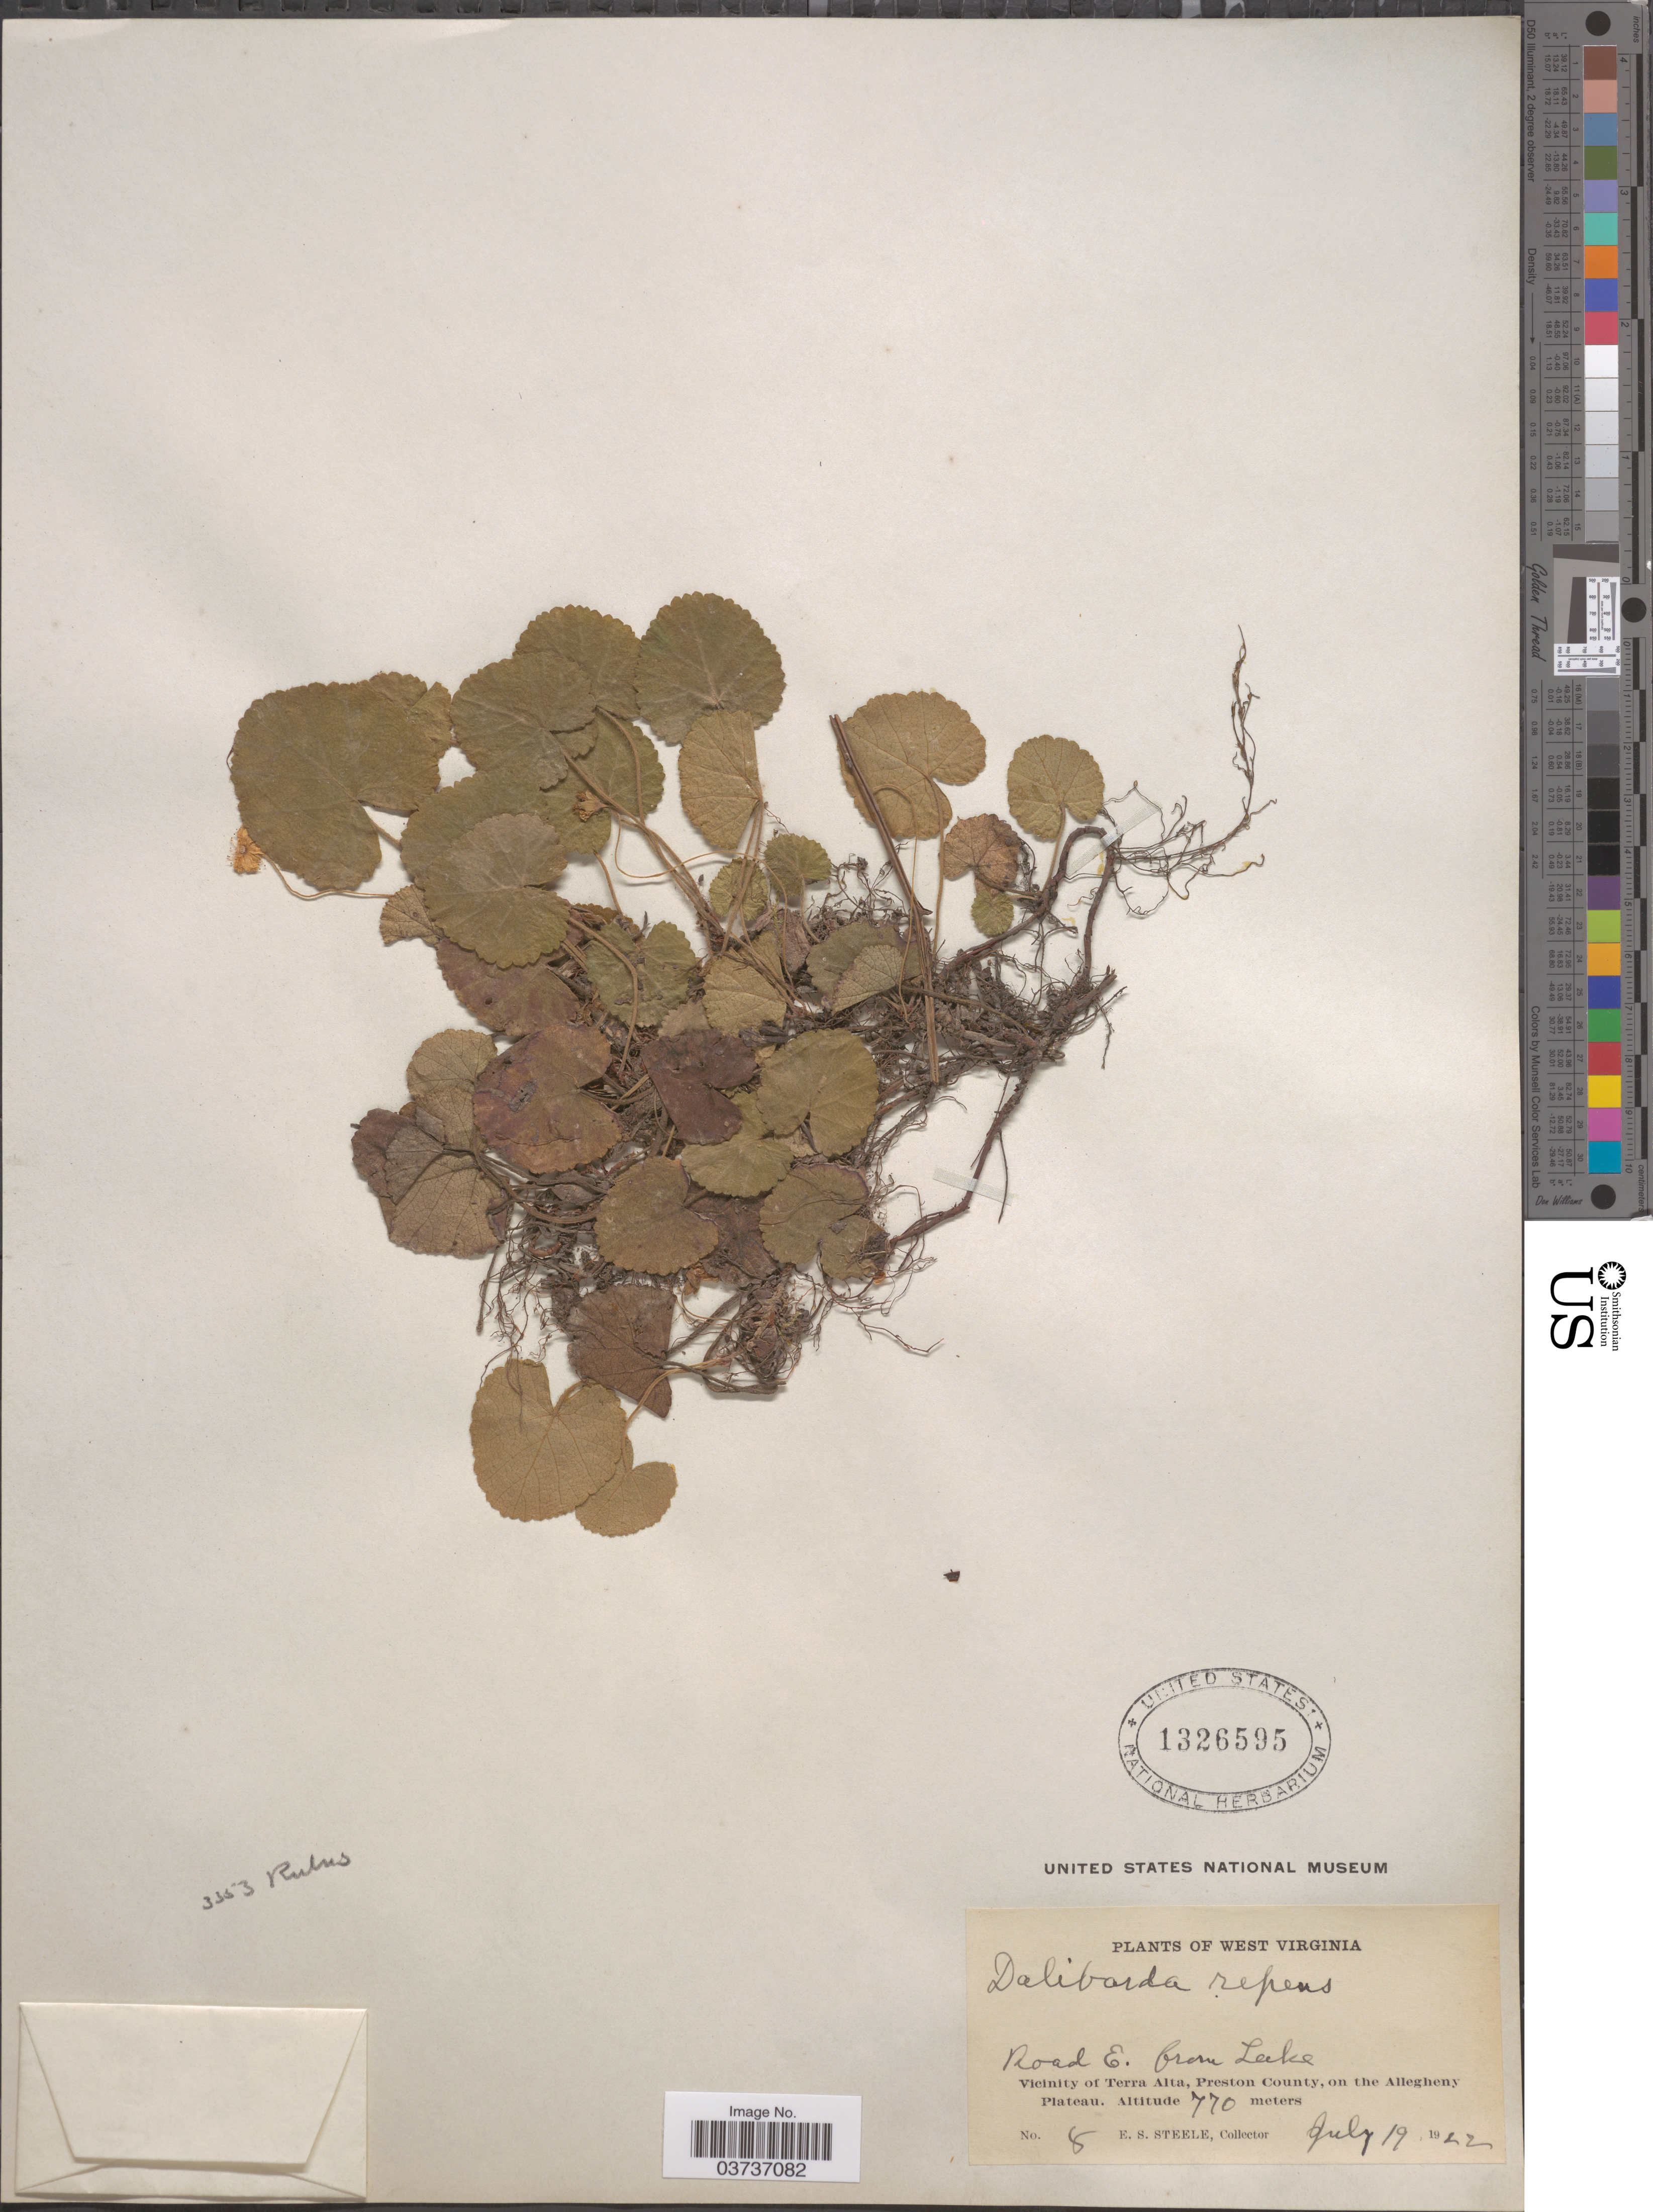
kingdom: Plantae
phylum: Tracheophyta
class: Magnoliopsida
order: Rosales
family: Rosaceae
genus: Dalibarda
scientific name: Dalibarda repens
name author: L.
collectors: E. Steele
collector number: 8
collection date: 1922-07-19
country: United States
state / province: West Virginia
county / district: Preston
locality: Road E. from Lake. Vicinity of Terra Alta, Preston County, on the Allegheny Plateau.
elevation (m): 770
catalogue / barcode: US 1326595